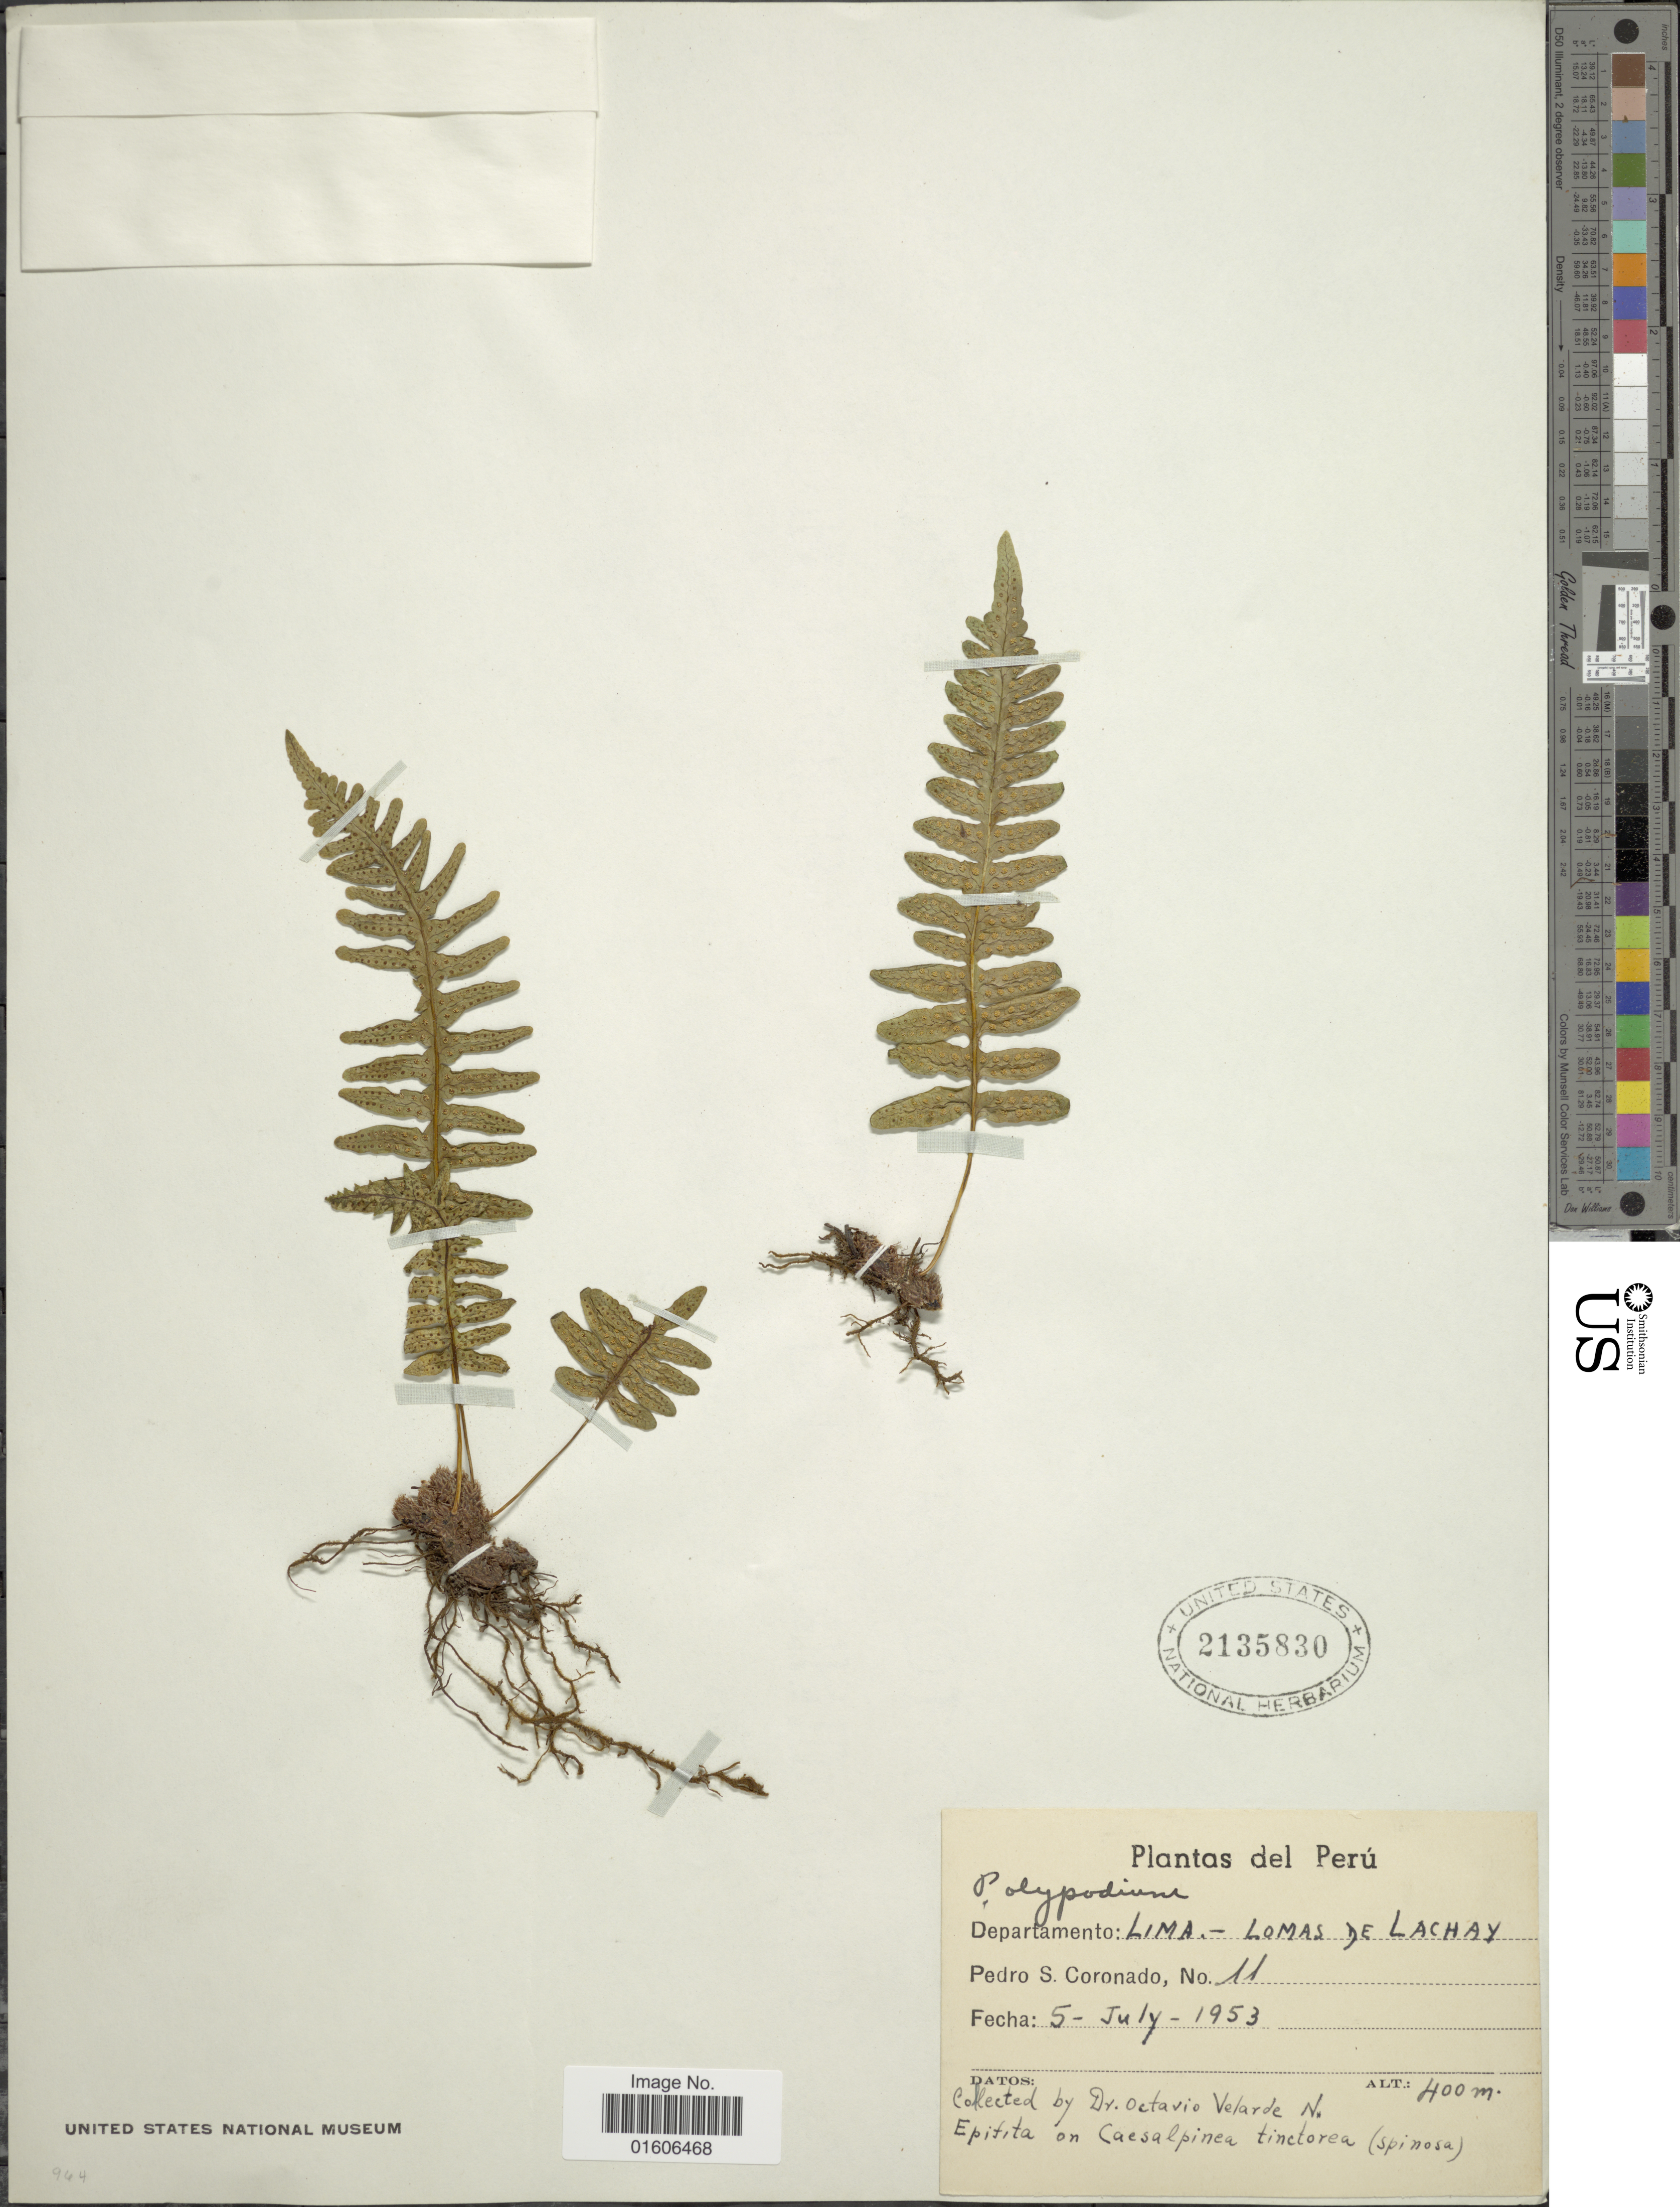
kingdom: Plantae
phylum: Tracheophyta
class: Polypodiopsida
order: Polypodiales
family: Polypodiaceae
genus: Serpocaulon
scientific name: Serpocaulon lasiopus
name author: (Klotzsch) A.R. Sm.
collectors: P. Coronado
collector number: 11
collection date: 1953-07-05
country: Peru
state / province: Lima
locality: Departamento: Lima - Lomas de Lachay.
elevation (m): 400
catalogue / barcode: US 2135830